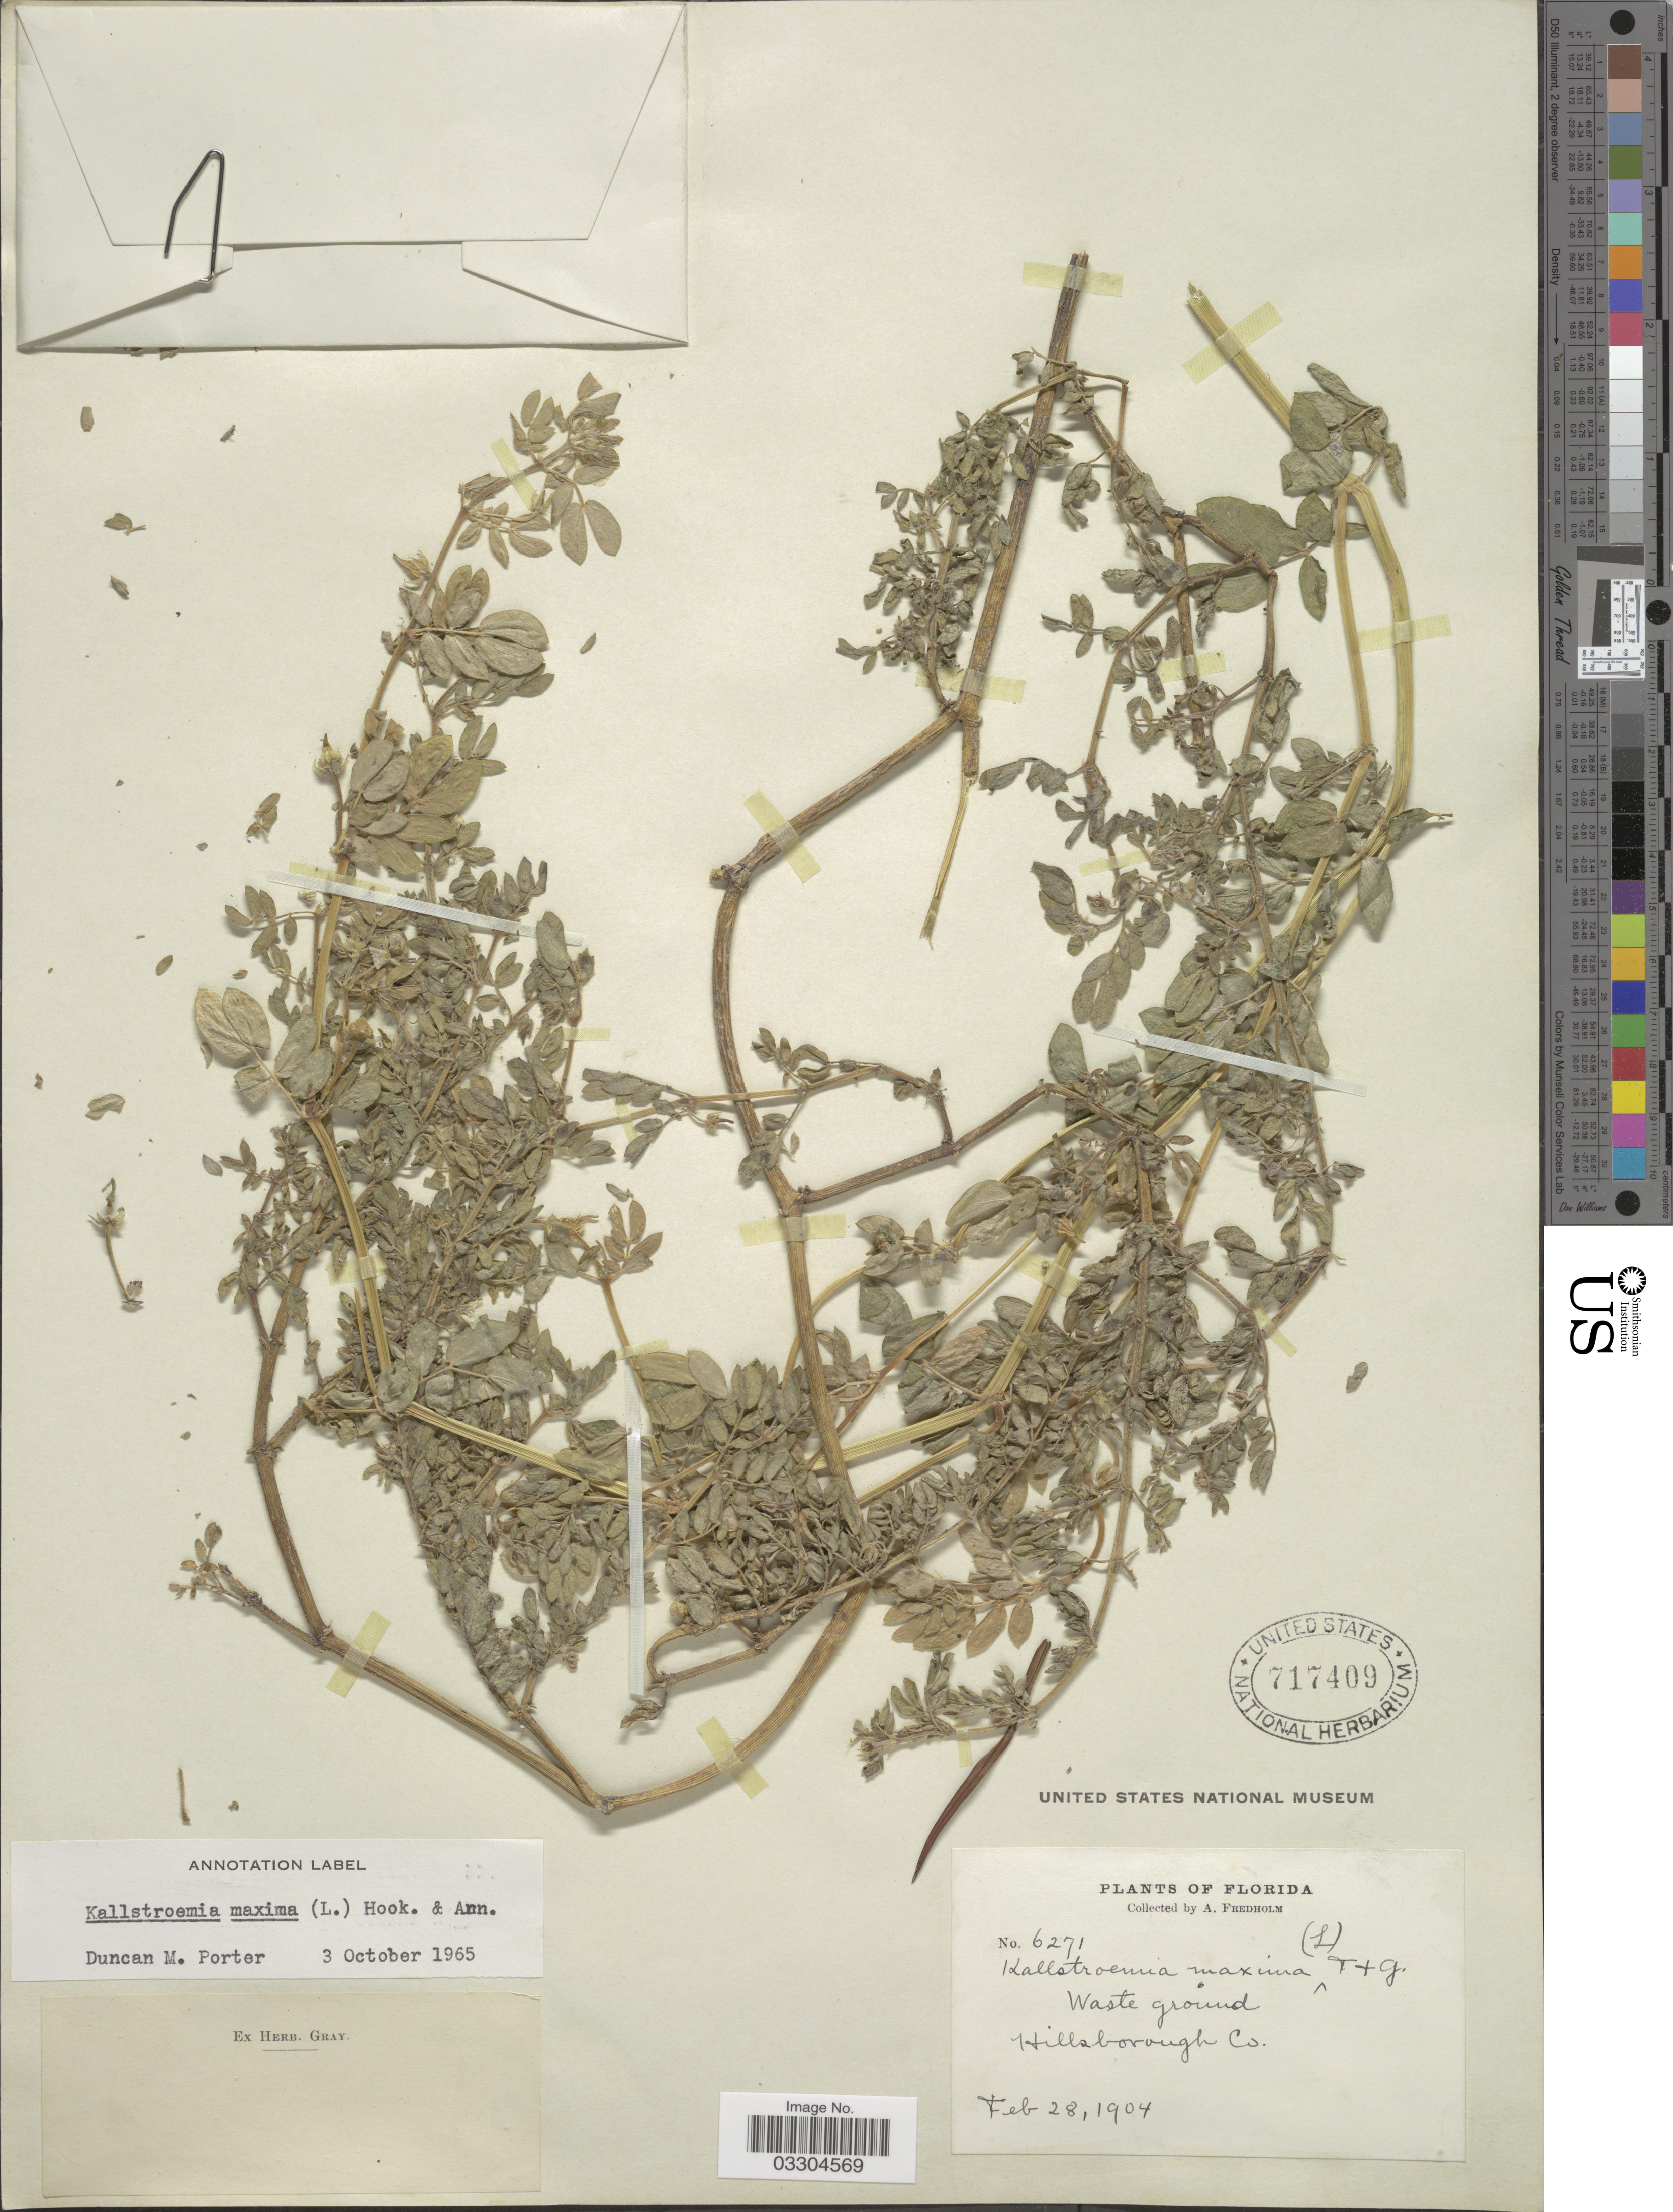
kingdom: Plantae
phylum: Tracheophyta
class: Magnoliopsida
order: Zygophyllales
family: Zygophyllaceae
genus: Kallstroemia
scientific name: Kallstroemia maxima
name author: (L.) Hook. & Arn.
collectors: A. Fredholm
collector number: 6271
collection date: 1904-02-28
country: United States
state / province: Florida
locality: Waste ground. Hillsborough Co.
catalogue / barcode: US 717409